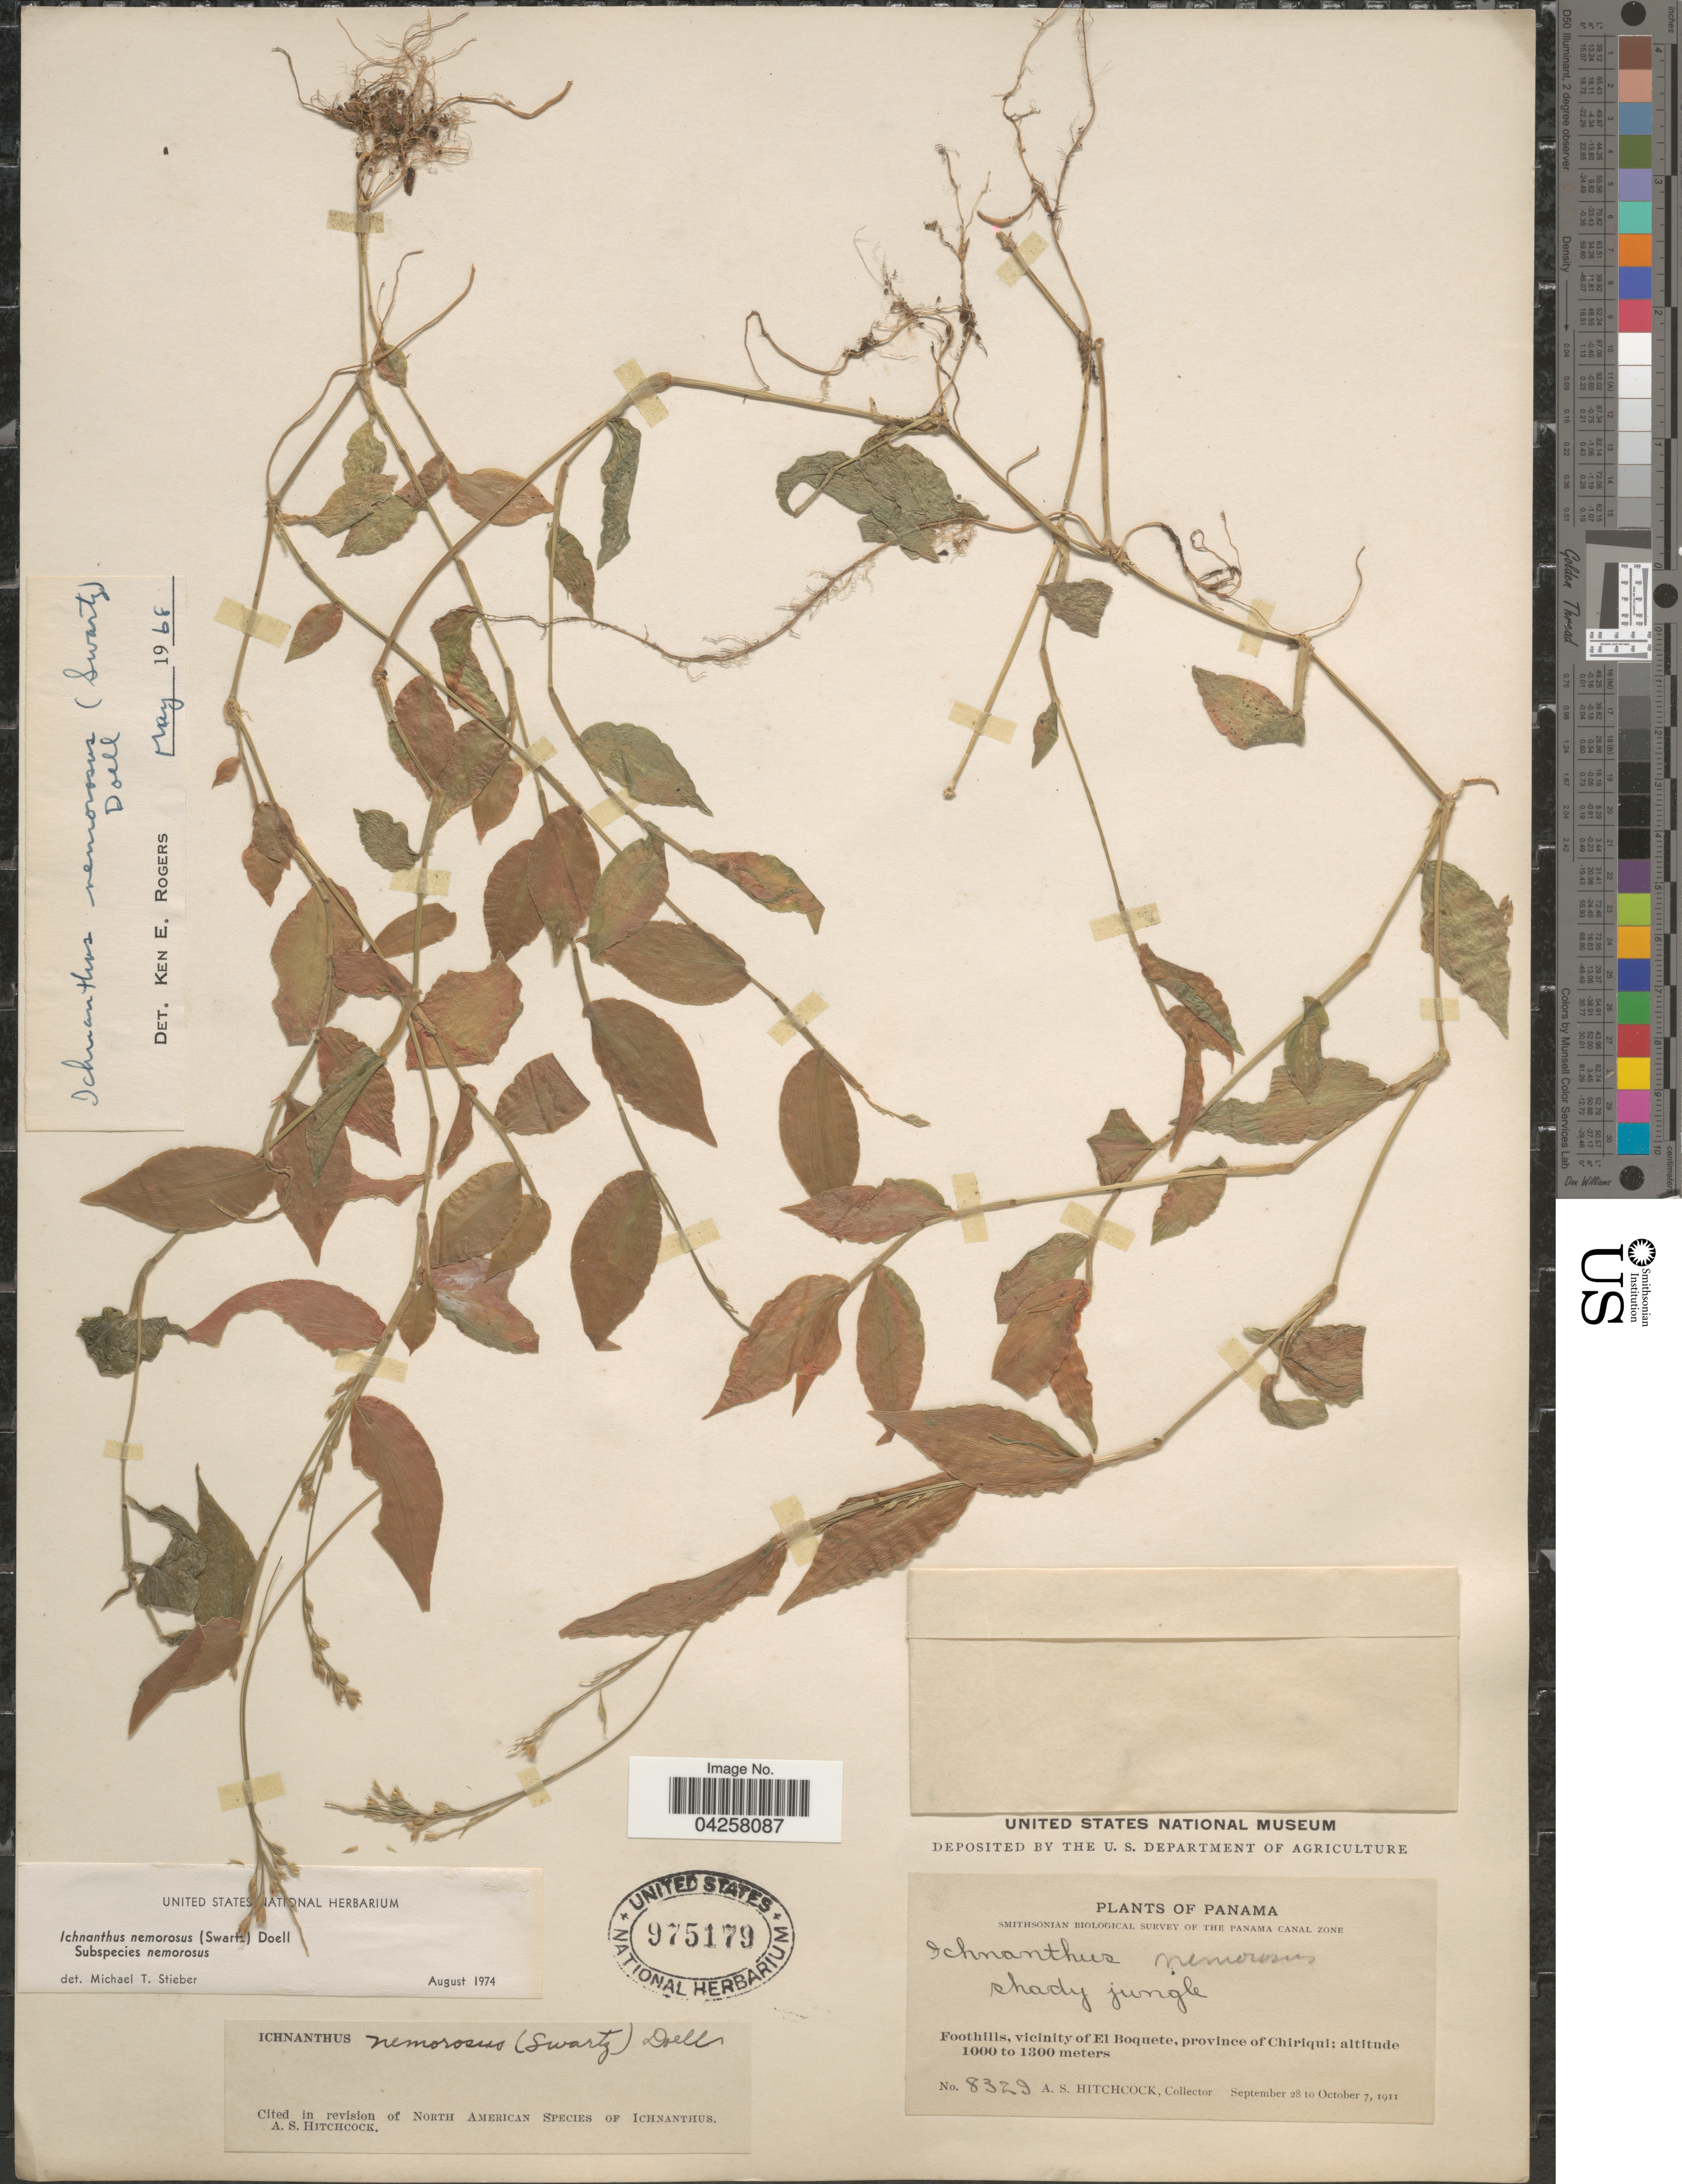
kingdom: Plantae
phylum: Tracheophyta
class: Liliopsida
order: Poales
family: Poaceae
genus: Hildaea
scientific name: Hildaea nemorosa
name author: (Sw.) C. Silva & R.P. Oliveira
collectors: A. S. Hitchcock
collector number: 8329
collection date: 1911-09-28/1911-10-07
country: Panama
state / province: Chiriqui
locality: Smithsonian Biological Survey of the Panama Canal Zone. Foothills, vicinity of El Boquete.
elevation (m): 1000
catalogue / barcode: US 975179